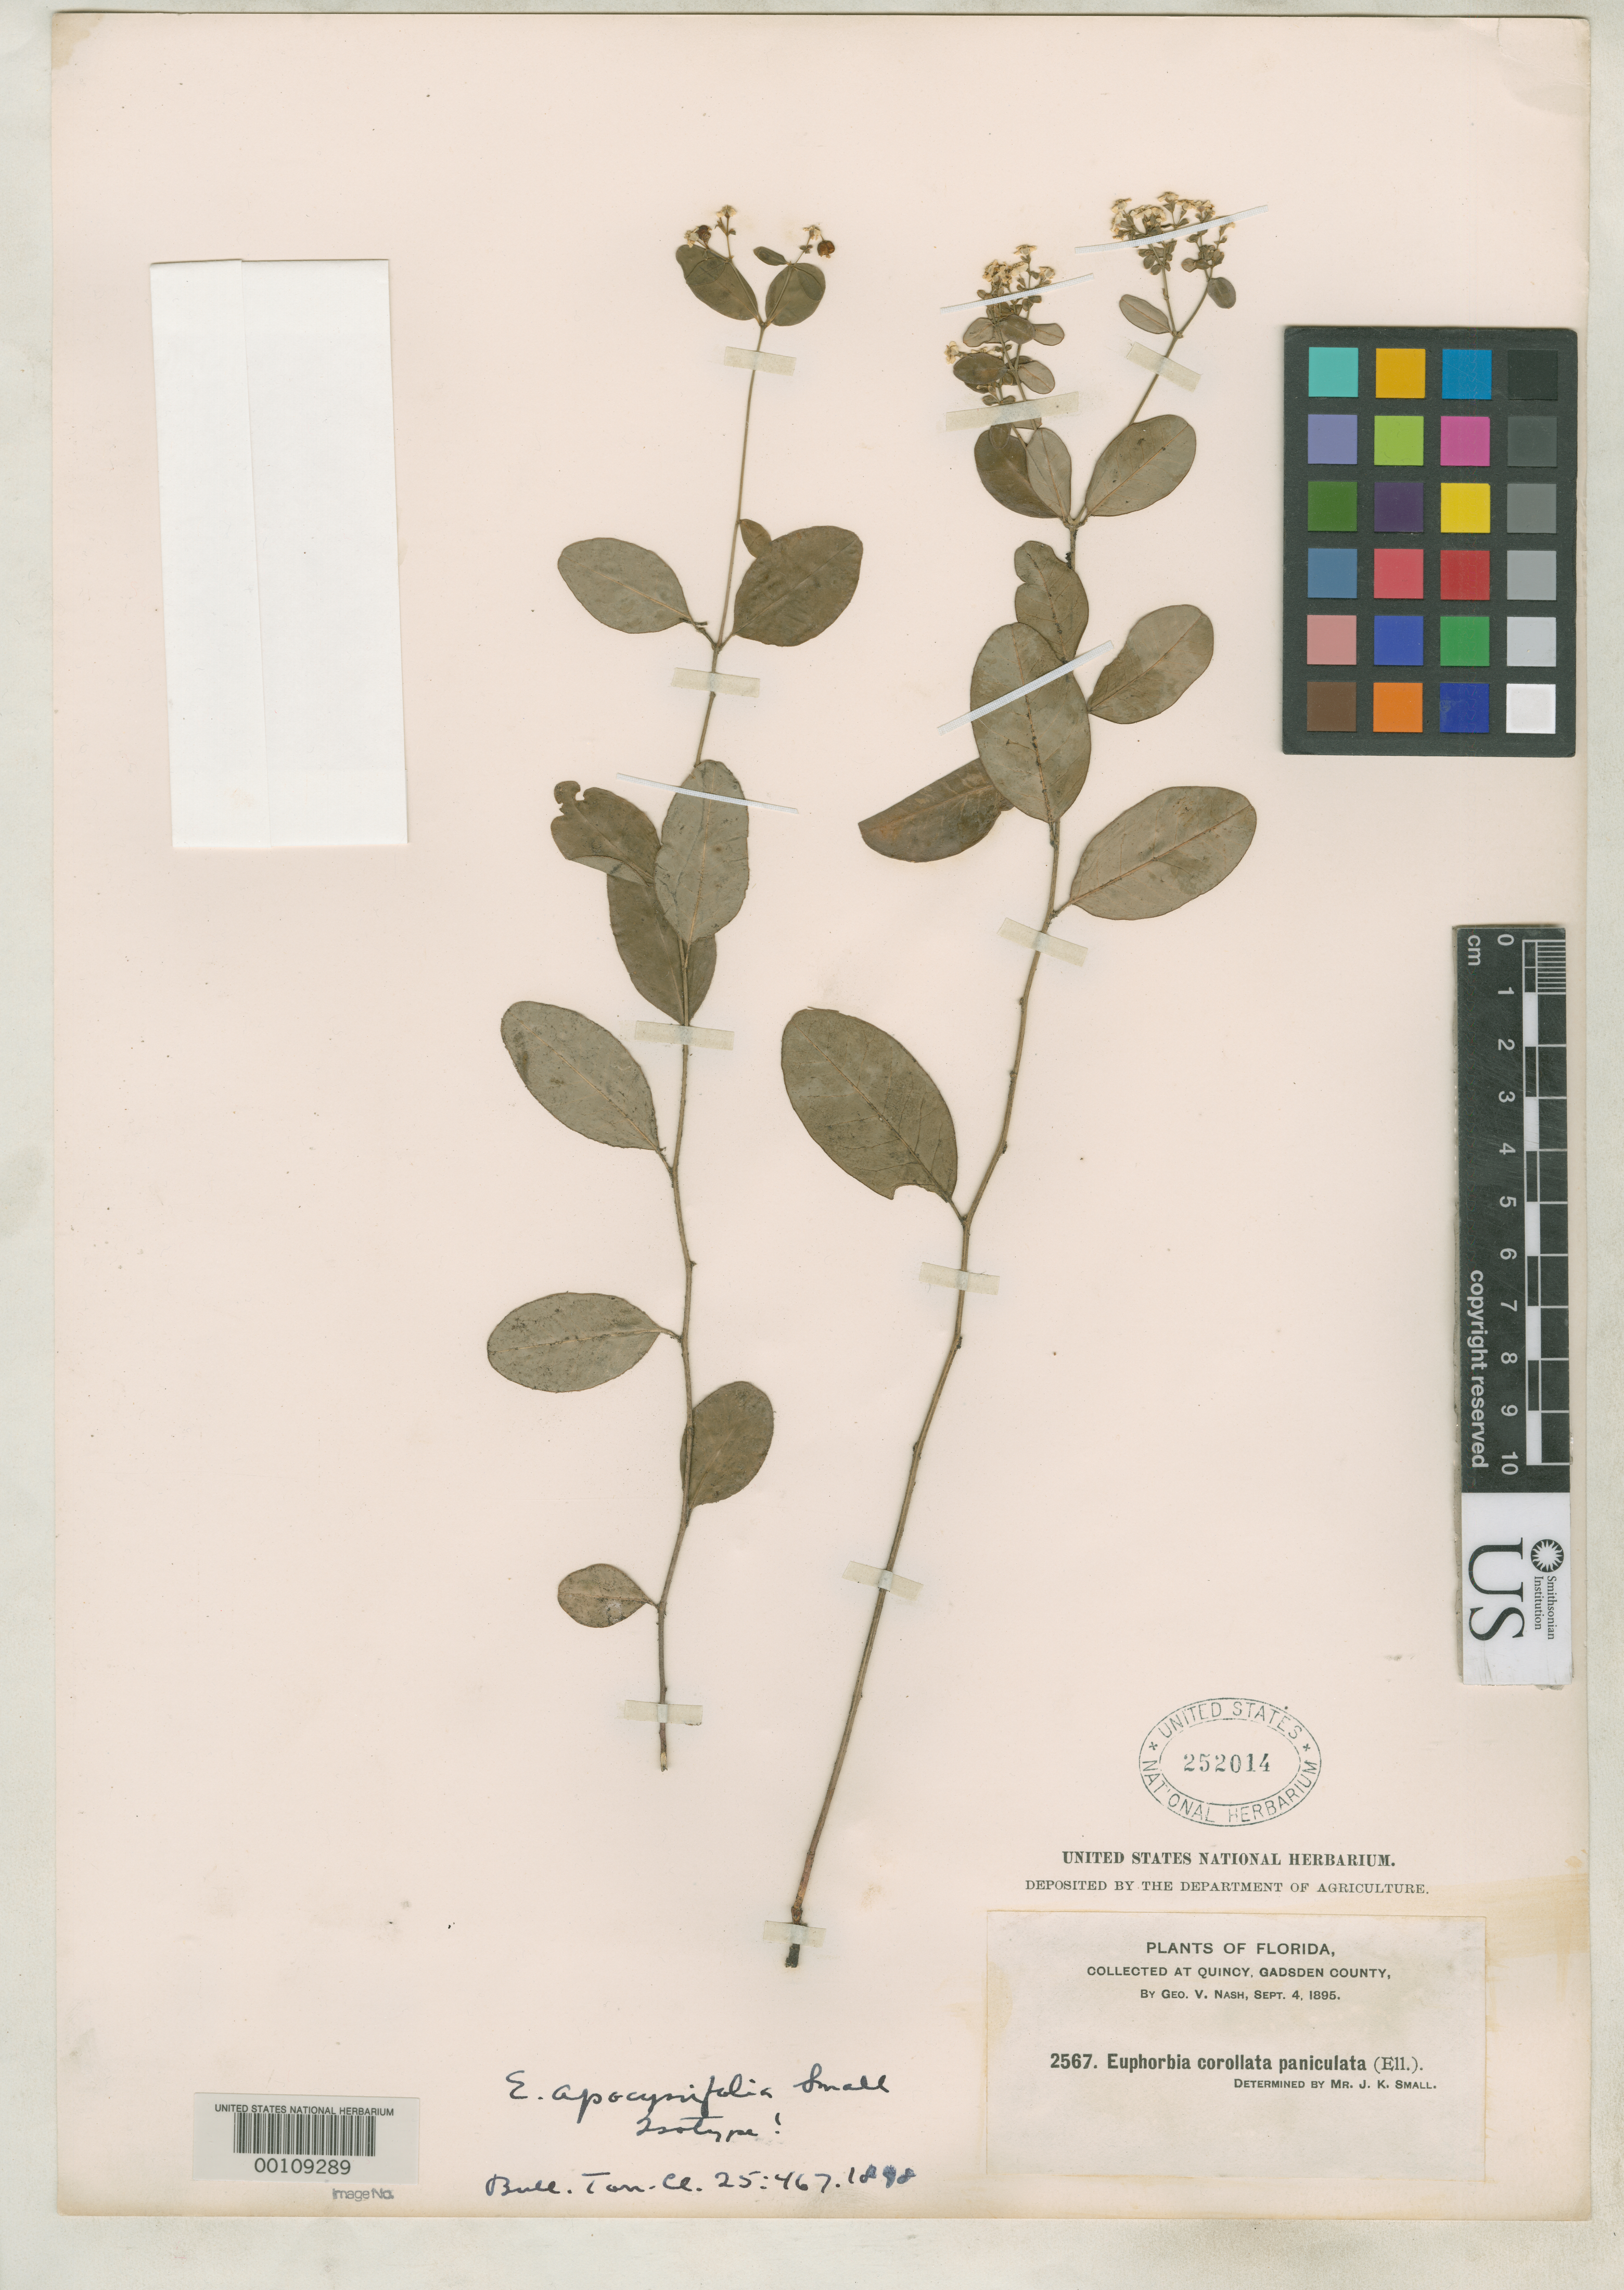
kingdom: Plantae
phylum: Tracheophyta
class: Magnoliopsida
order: Malpighiales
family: Euphorbiaceae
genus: Euphorbia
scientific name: Euphorbia apocynifolia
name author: Small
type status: Type Collection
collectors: G. V. Nash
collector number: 2567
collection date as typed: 04 Sep 1895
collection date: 1895-09-04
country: United States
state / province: Florida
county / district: Gadsden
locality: Quincy.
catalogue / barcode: US 252014